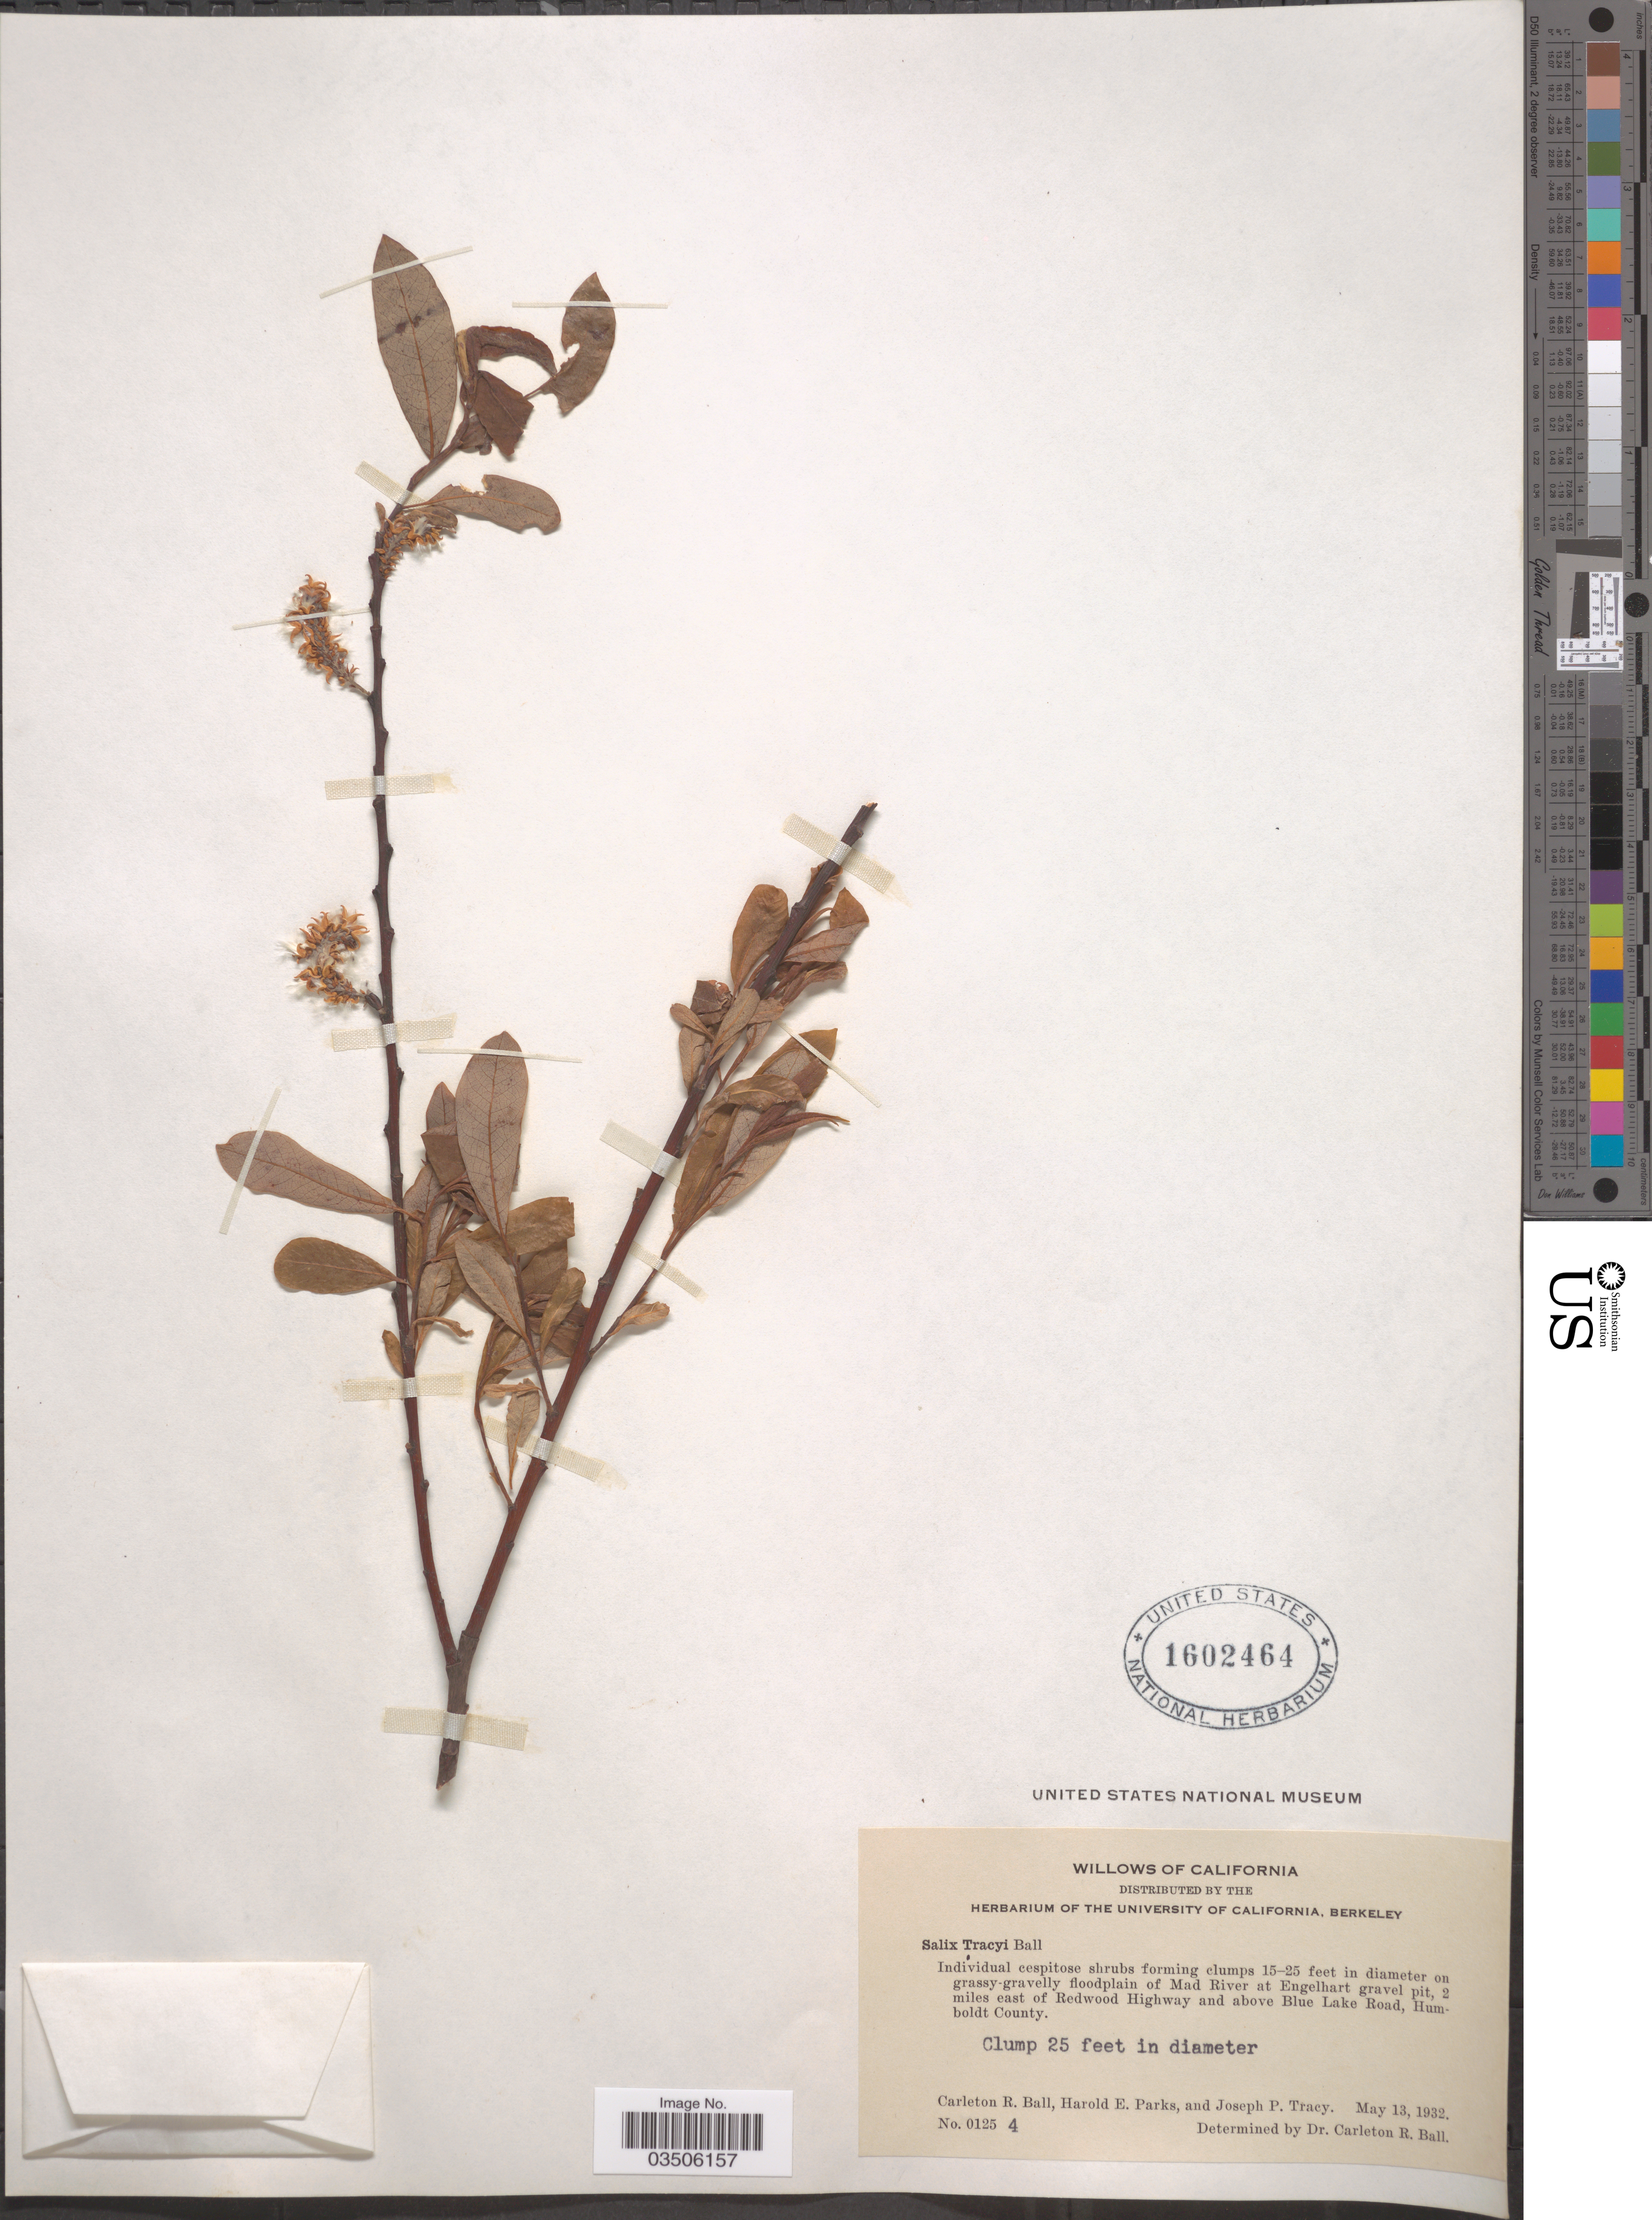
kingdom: Plantae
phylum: Tracheophyta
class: Magnoliopsida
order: Malpighiales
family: Salicaceae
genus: Salix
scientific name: Salix tracyi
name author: C.R. Ball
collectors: R. H. Ball, H. E. Parks & J. Tracy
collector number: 01254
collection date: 1932-05-13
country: United States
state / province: California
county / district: Humboldt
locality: Floodplain of Mad River at Engelhart gravel pit, 2 miles east of Redwood Highway and above Blue Lake Road, Humboldt County.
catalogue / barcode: US 1602464